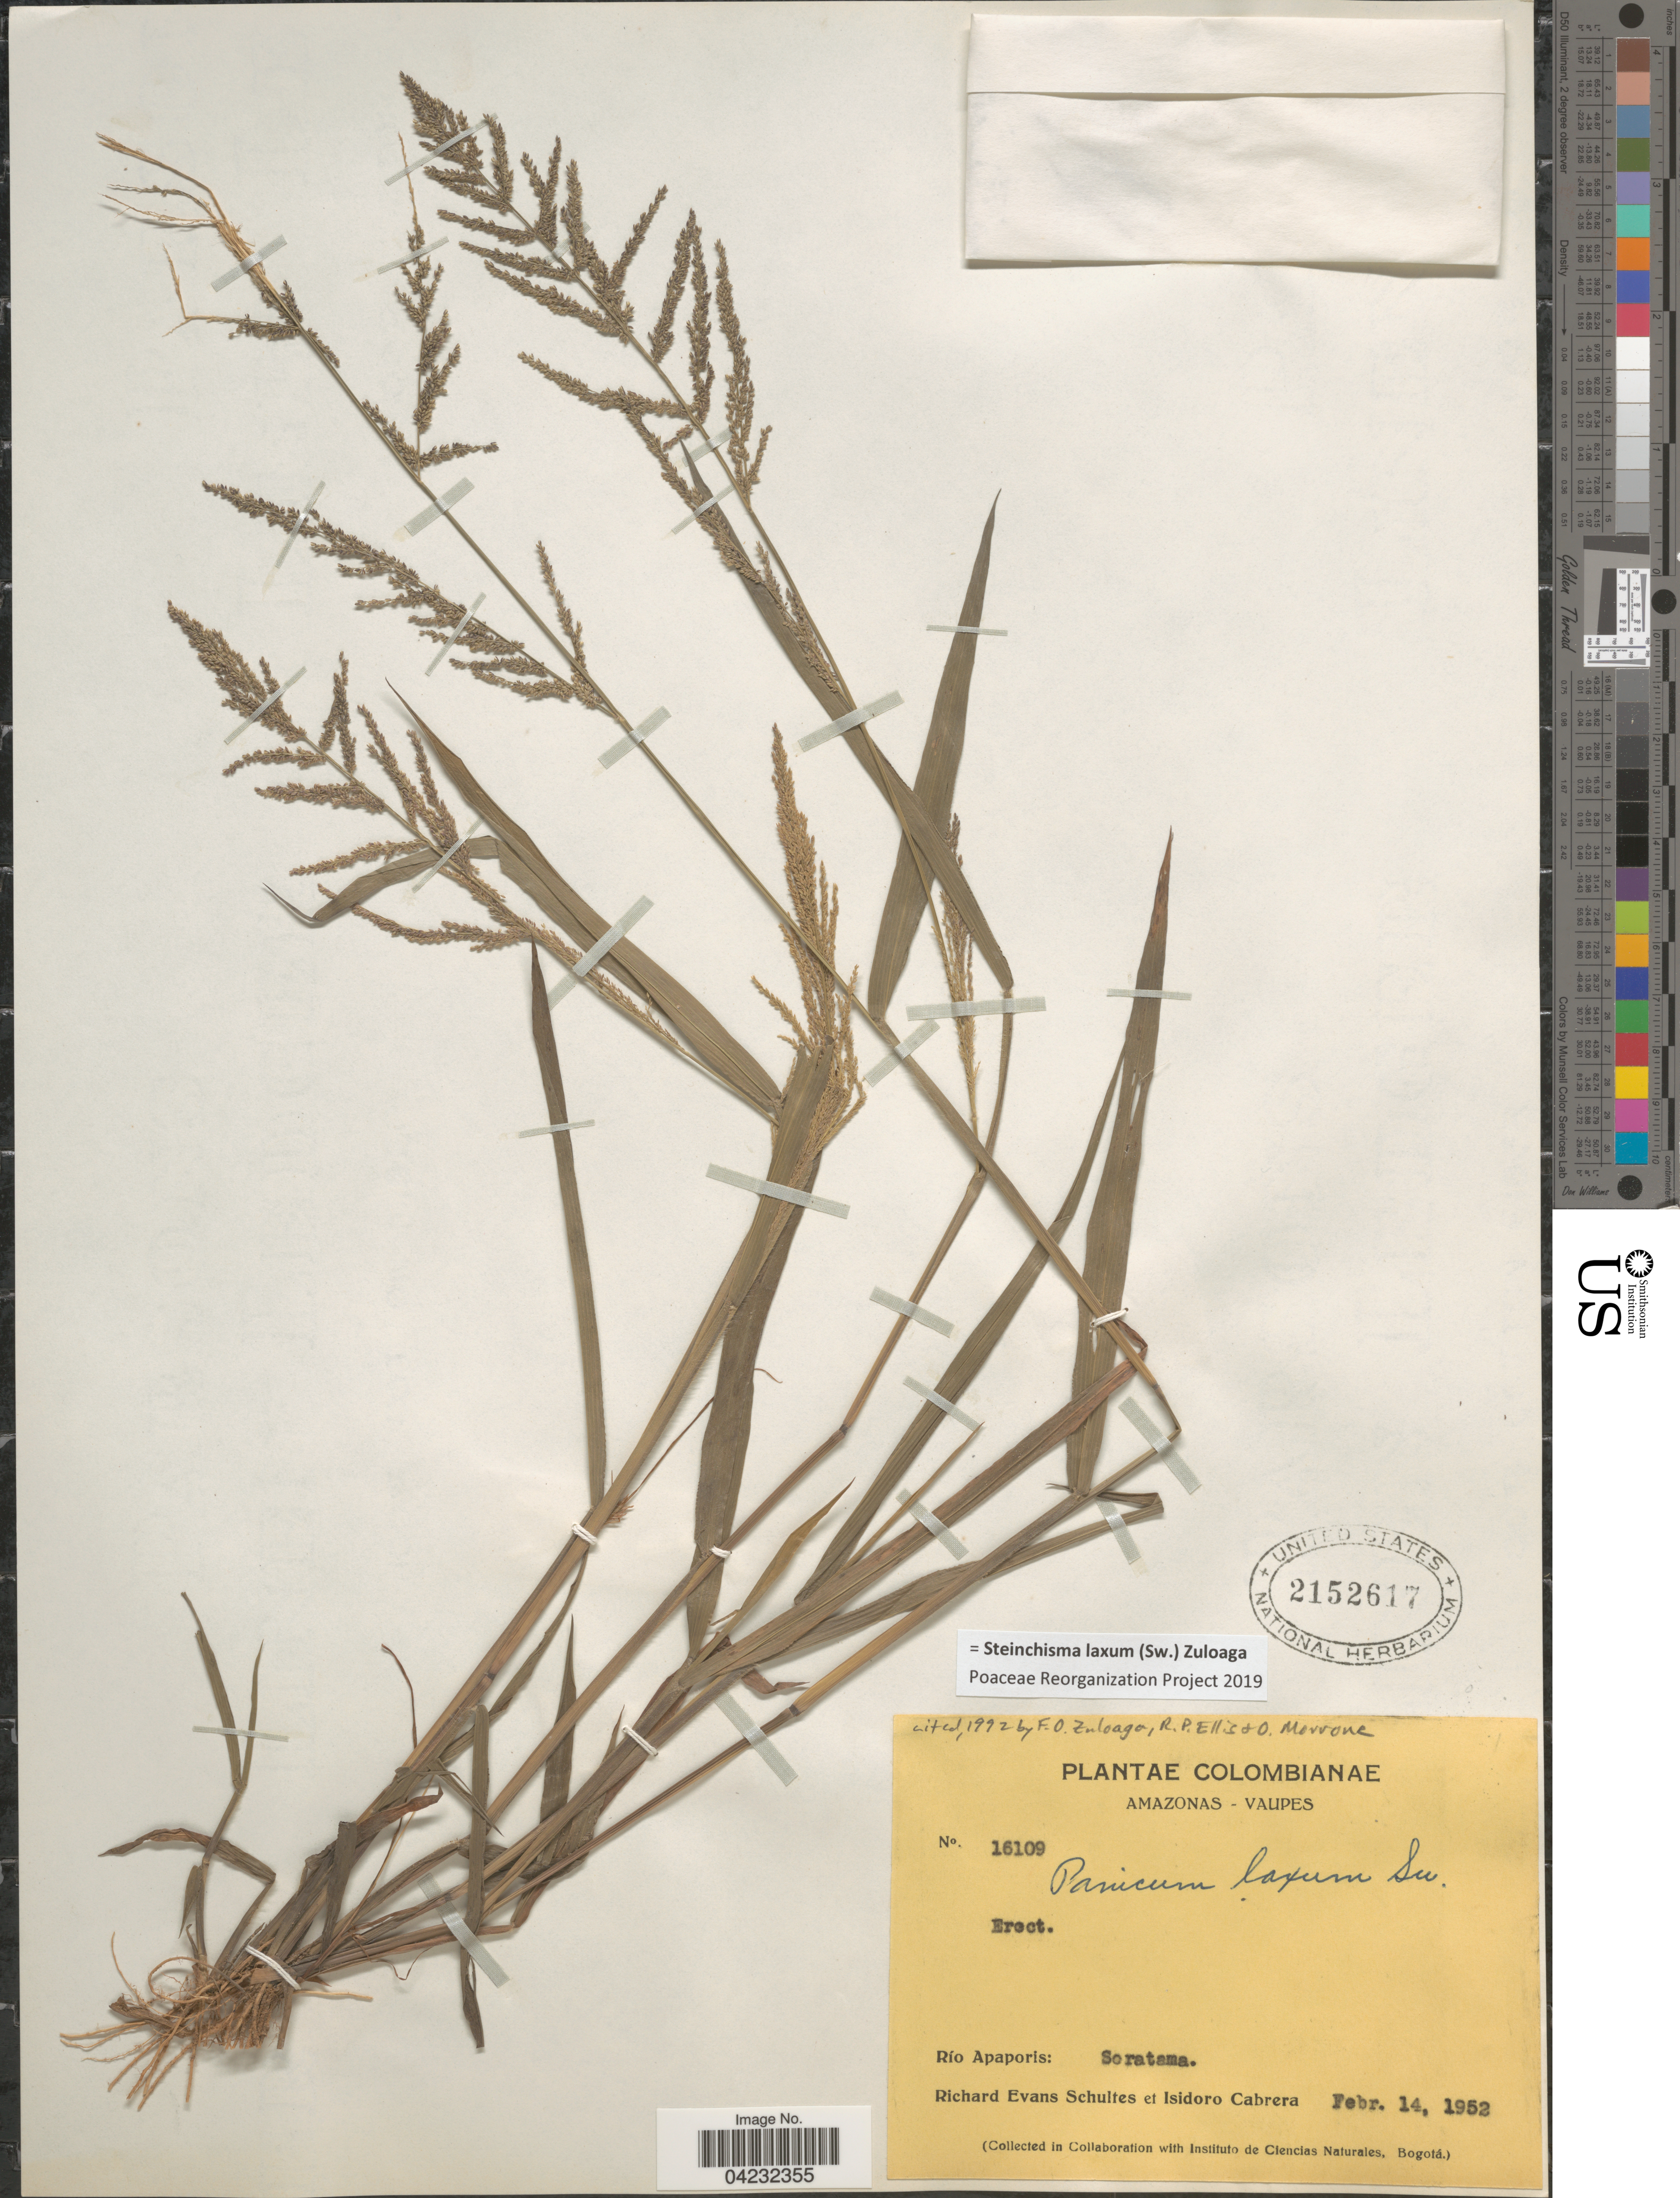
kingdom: Plantae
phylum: Tracheophyta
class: Liliopsida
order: Poales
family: Poaceae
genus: Steinchisma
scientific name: Steinchisma laxum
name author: (Sw.) Zuloaga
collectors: R. E. Schultes & I. Cabrera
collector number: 16109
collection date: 1952-02-14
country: Colombia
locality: Amazonas-Vaupes. Río Apaporis: Soratama.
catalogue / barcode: US 2152617